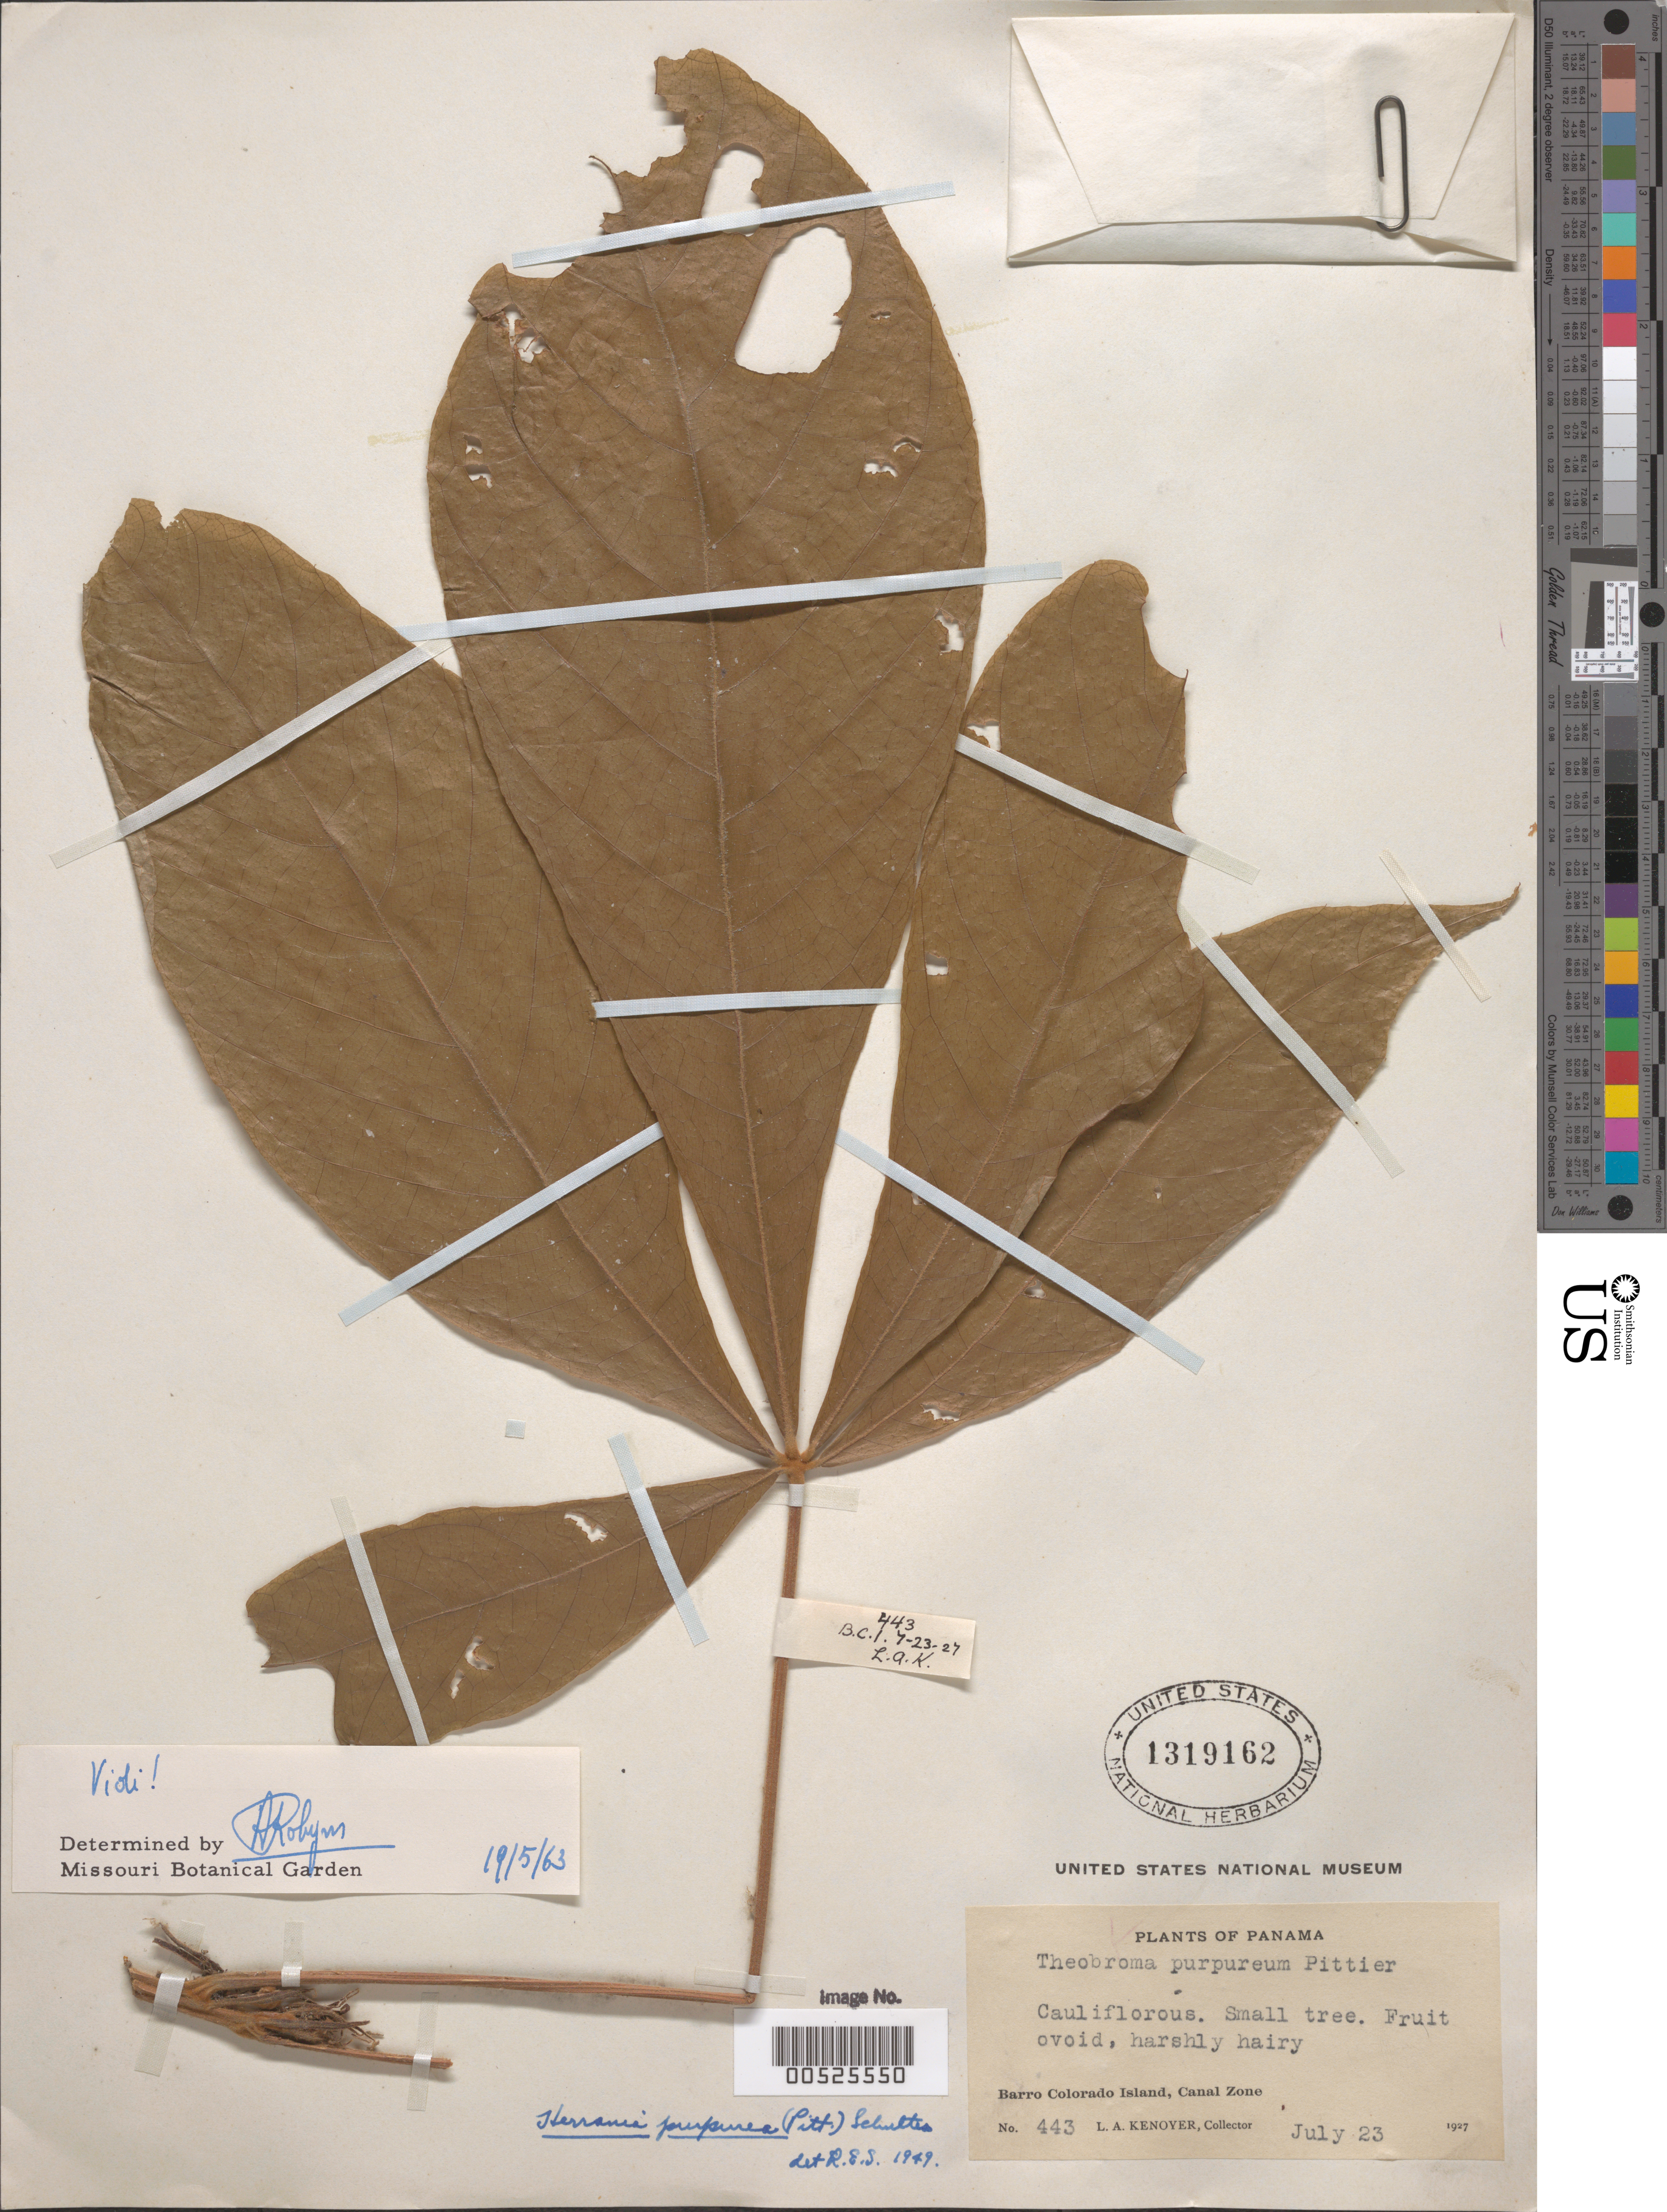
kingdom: Plantae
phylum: Tracheophyta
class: Magnoliopsida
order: Malvales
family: Malvaceae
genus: Theobroma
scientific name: Theobroma purpureum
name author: Pittier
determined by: Dorr, L. J., (BOT), Smithsonian Institution - National Museum of Natural History (UNITED STATES)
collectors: L. A. Kenoyer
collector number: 443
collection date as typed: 23 Jul 1927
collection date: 1927-07-23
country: Panama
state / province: Panamá Oeste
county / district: Canal Zone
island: Barro Colorado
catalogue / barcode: US 1319162